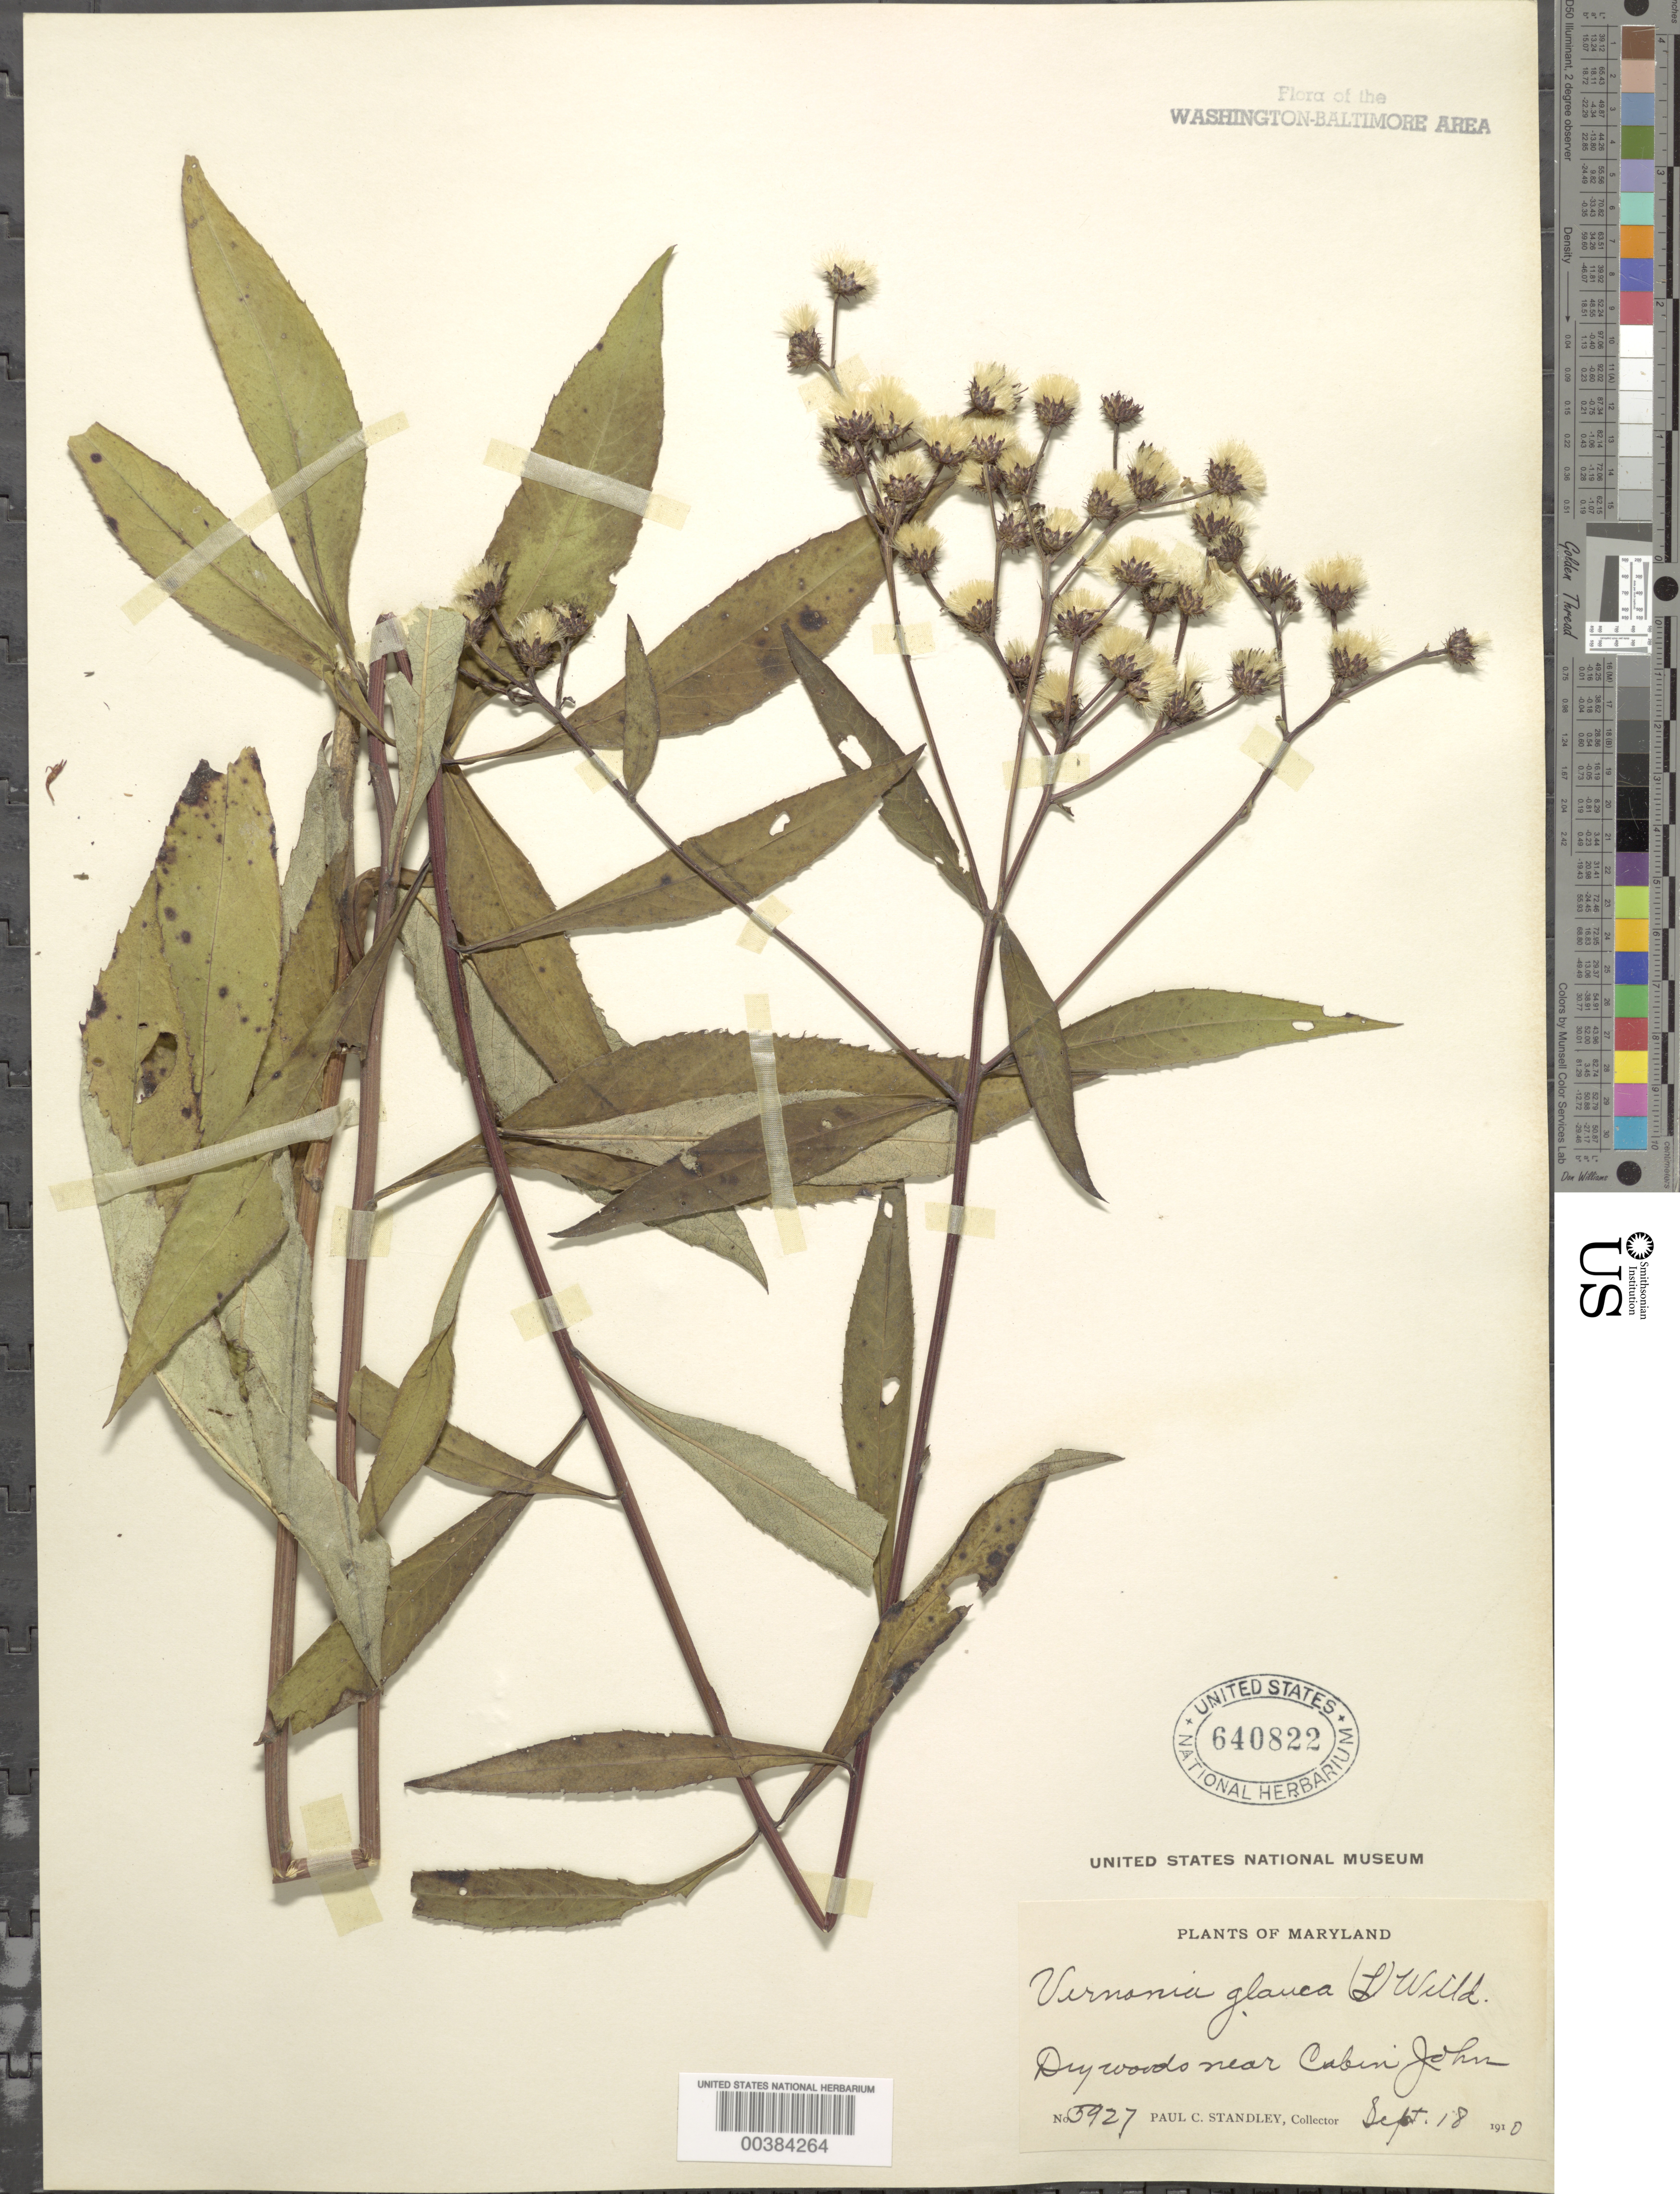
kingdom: Plantae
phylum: Tracheophyta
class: Magnoliopsida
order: Asterales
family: Asteraceae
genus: Vernonia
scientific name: Vernonia glauca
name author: (L.) Willd.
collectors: P. C. Standley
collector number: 5927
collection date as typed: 18 Sep 1910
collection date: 1910-09-18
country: United States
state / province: Maryland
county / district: Montgomery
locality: Near Cabin John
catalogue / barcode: US 640822